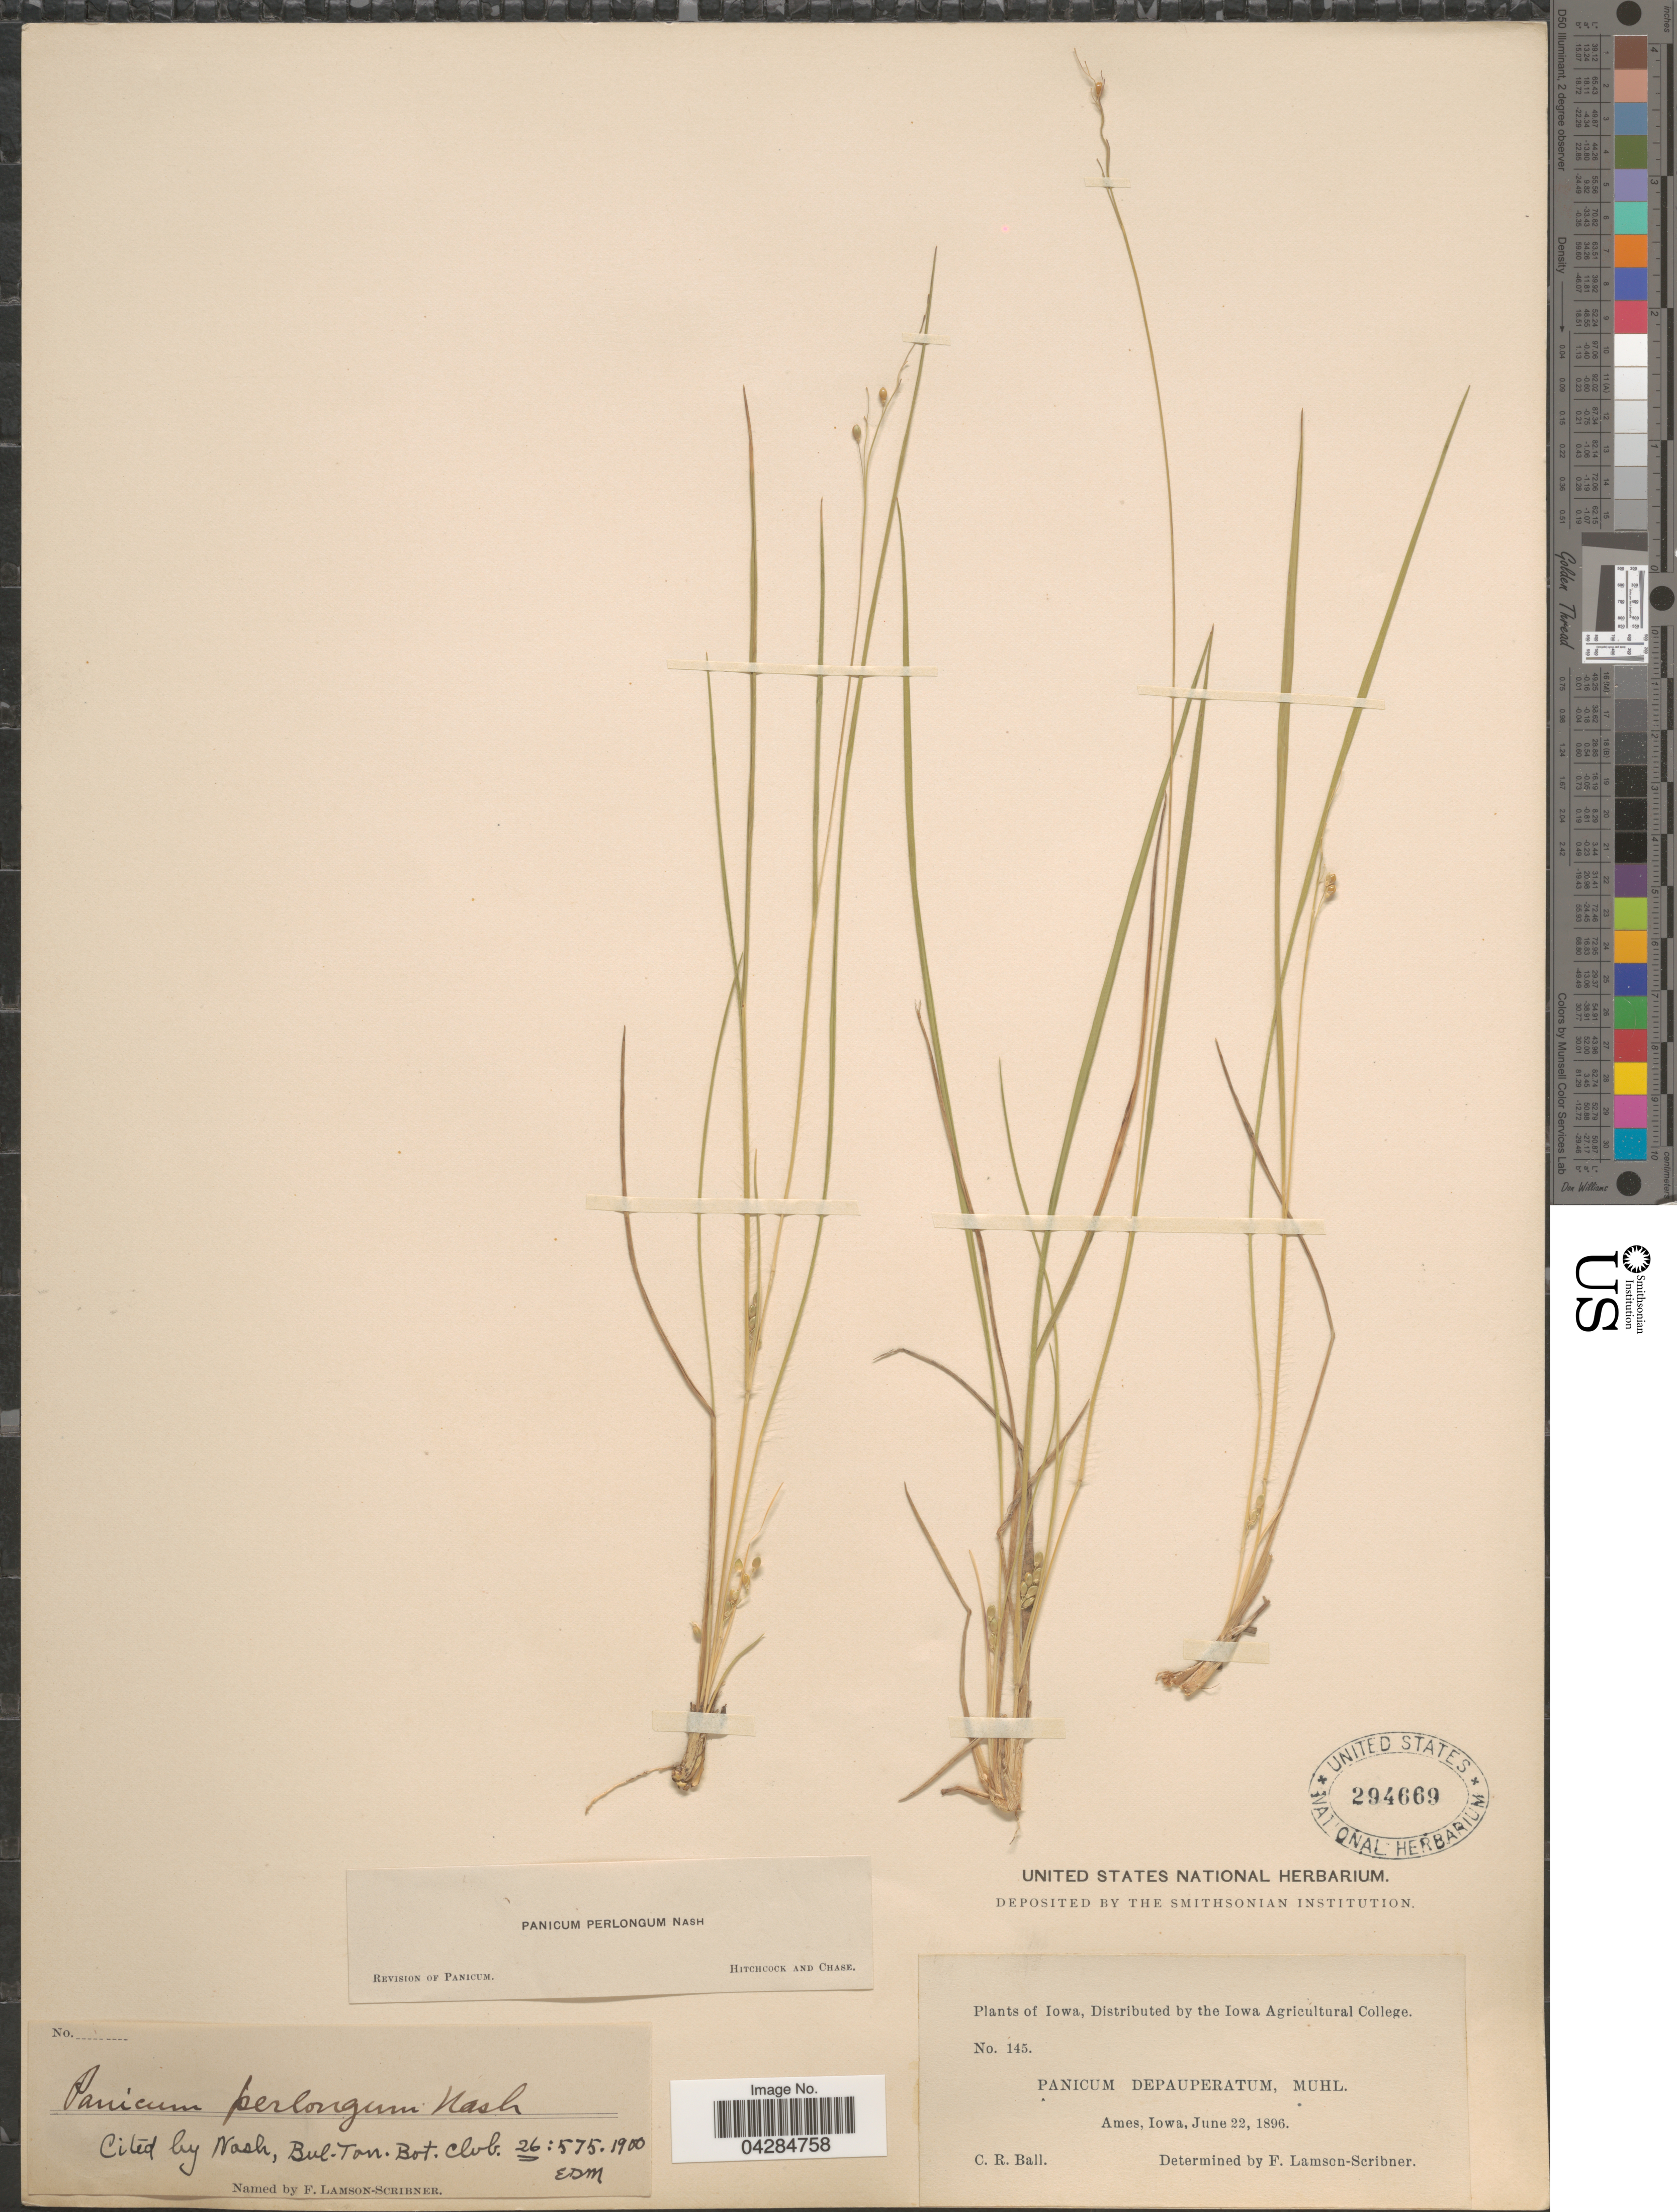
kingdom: Plantae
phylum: Tracheophyta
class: Liliopsida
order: Poales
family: Poaceae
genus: Dichanthelium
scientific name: Dichanthelium perlongum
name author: (Nash) Freckmann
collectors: C. R. Ball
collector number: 145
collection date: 1896-06-22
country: United States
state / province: Iowa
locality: Ames.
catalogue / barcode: US 294669